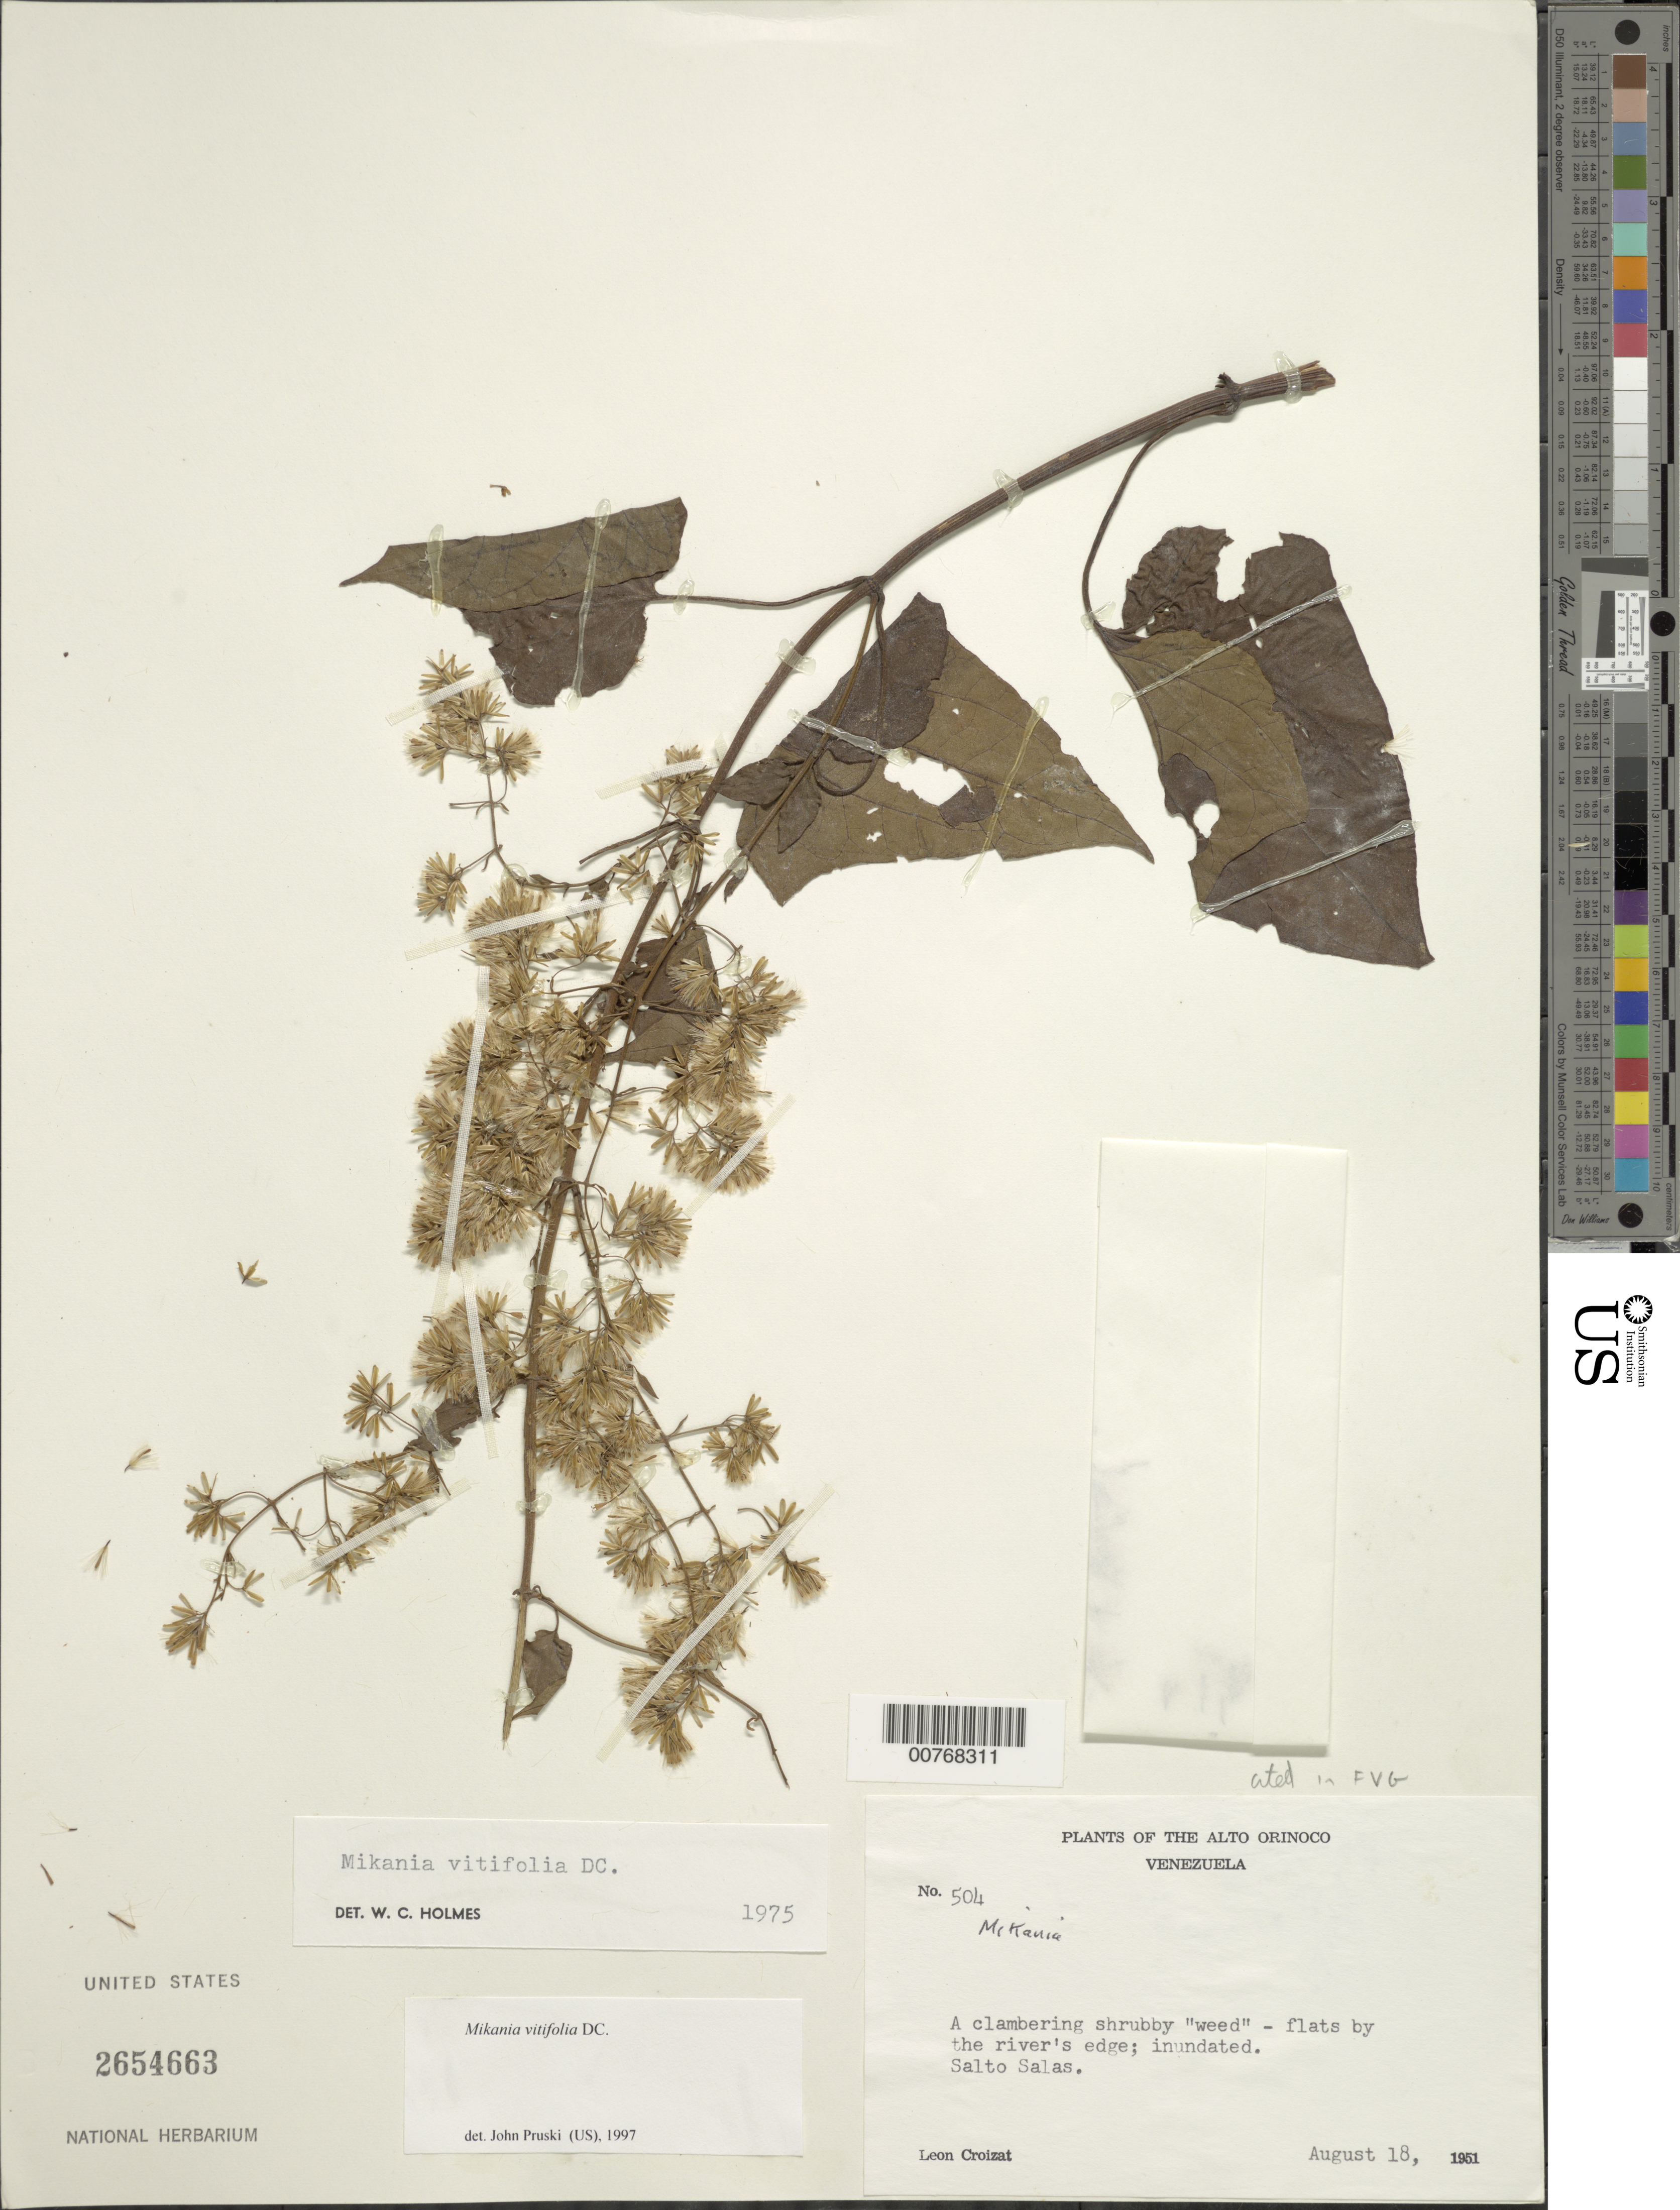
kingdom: Plantae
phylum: Tracheophyta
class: Magnoliopsida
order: Asterales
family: Asteraceae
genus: Mikania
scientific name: Mikania vitifolia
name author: DC.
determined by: Holmes, W. C.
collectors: L. C. M. Croizat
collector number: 504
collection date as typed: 18-Aug-51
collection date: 1951-08-18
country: Venezuela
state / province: Amazonas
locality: Alto Orinoco, Salto Salas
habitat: Flats by the river's edge; inundated.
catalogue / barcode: US 2654663